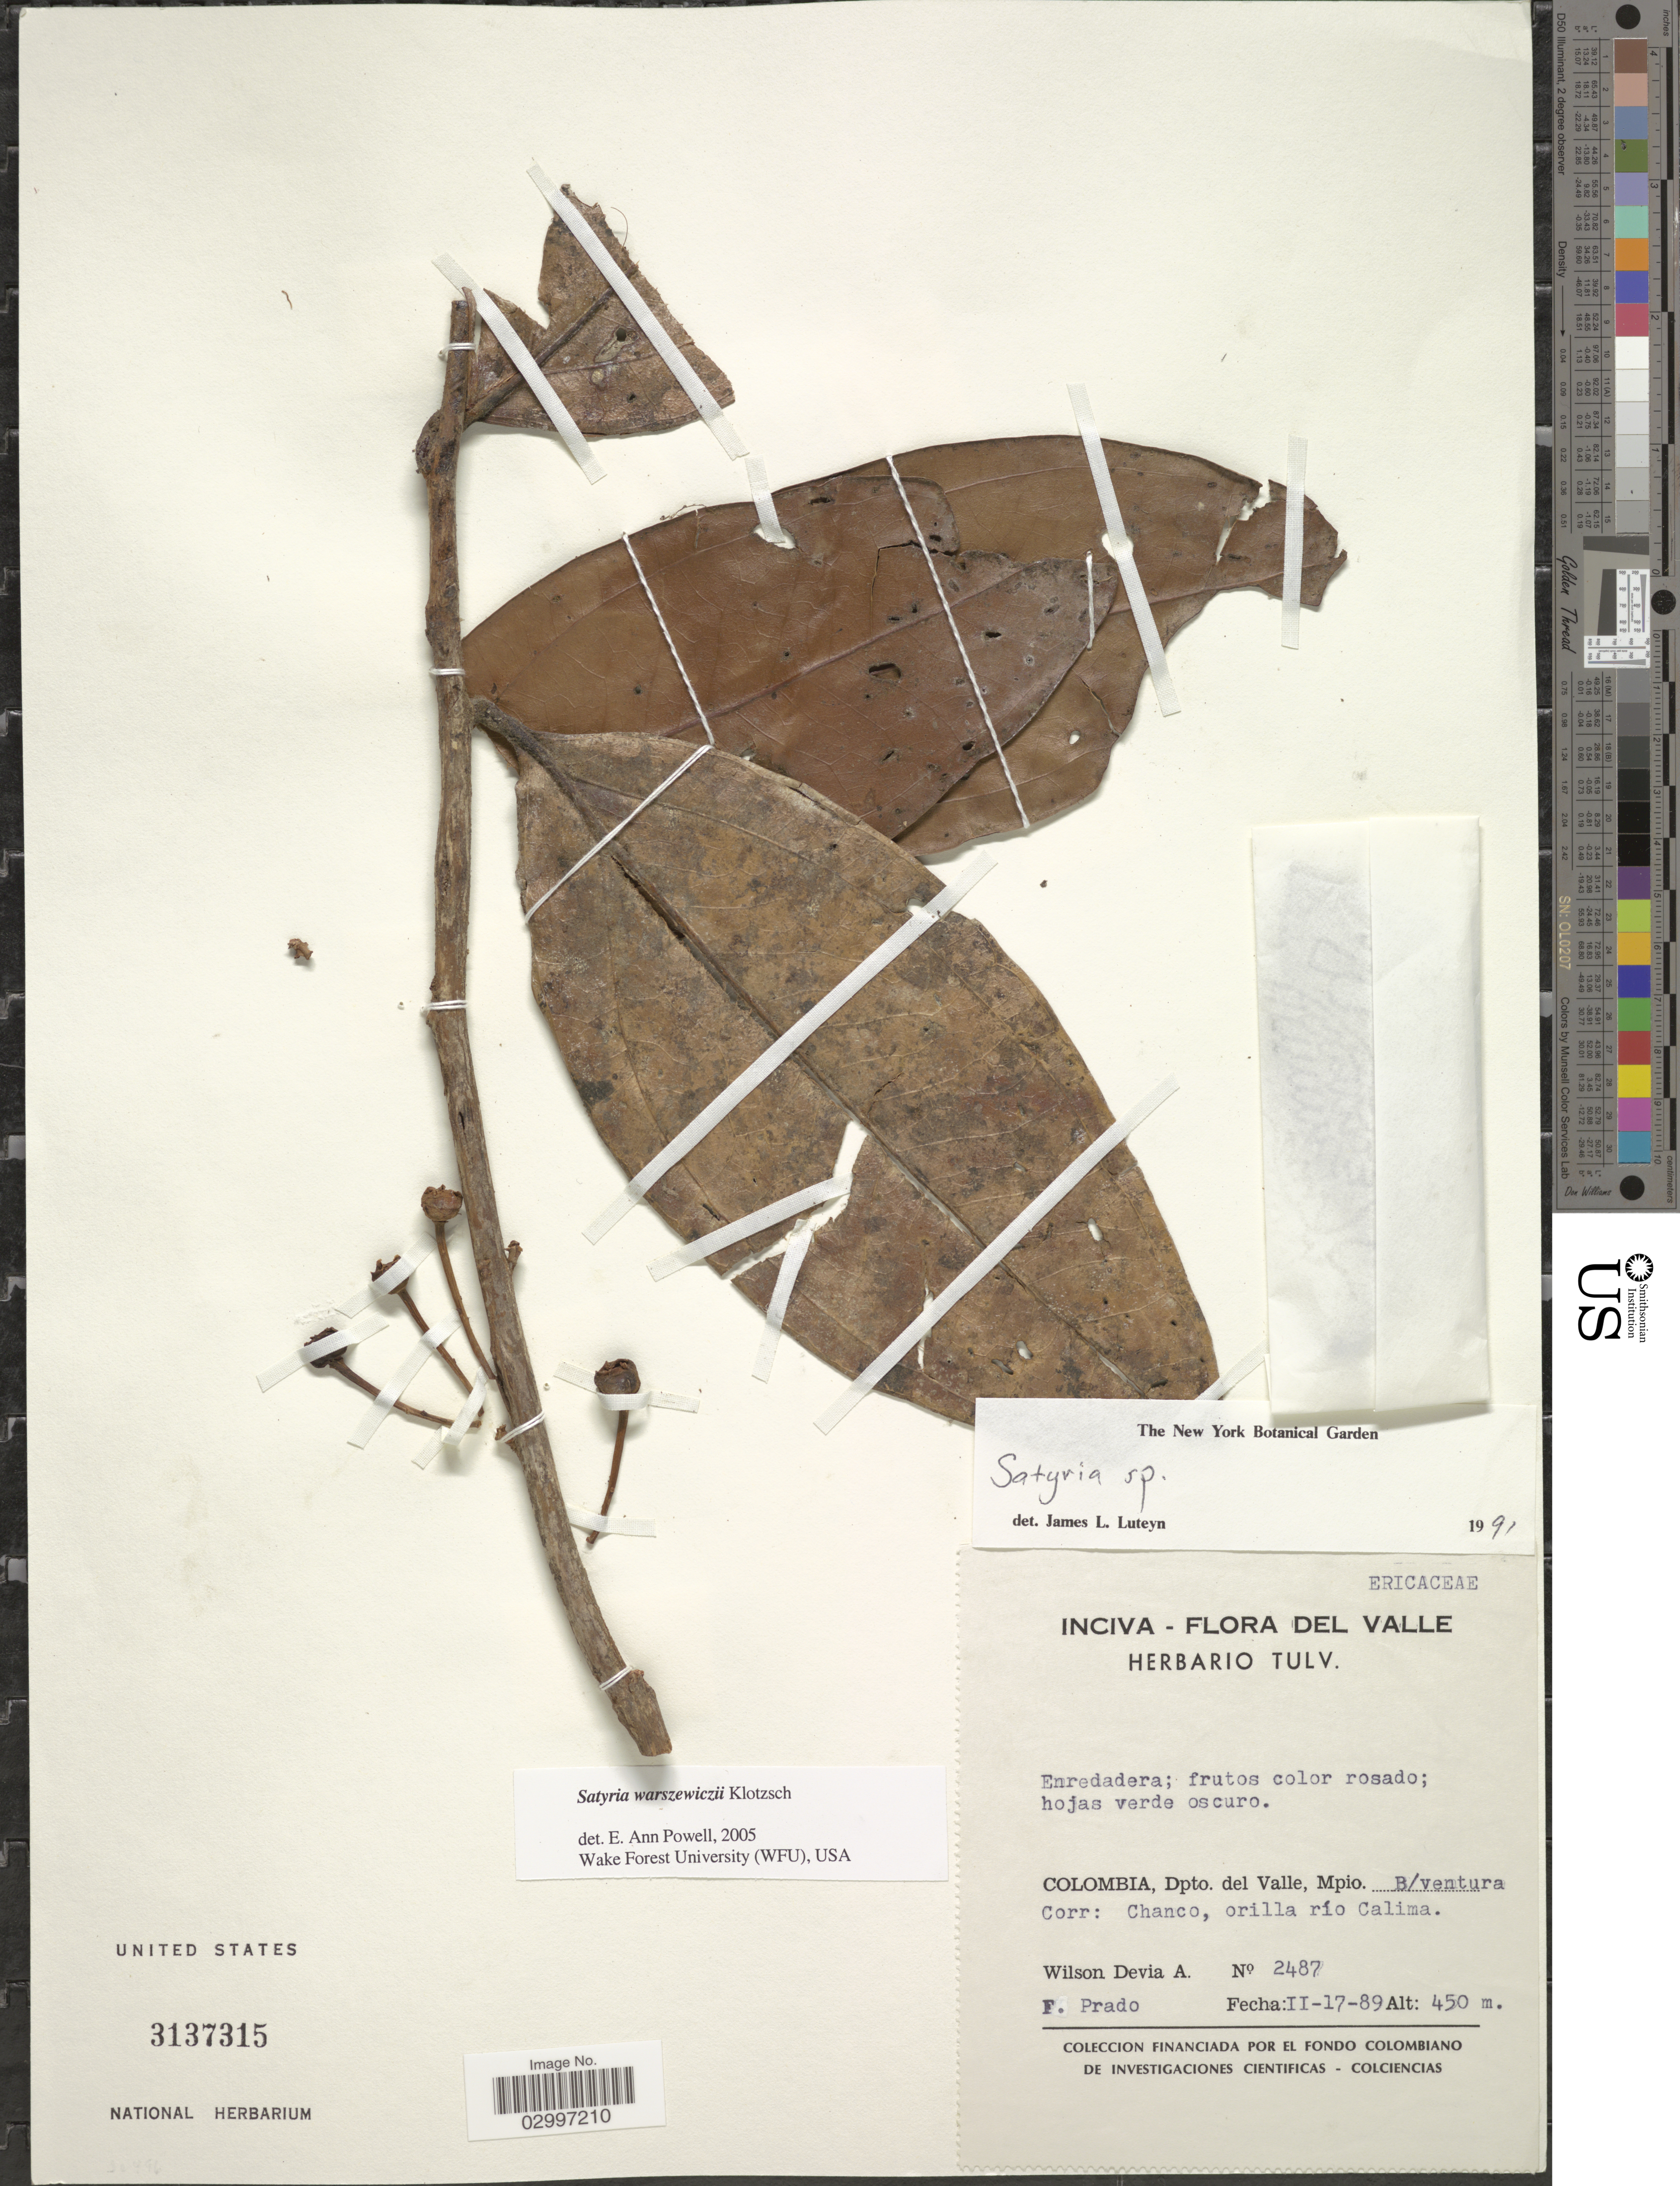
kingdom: Plantae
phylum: Tracheophyta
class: Magnoliopsida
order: Ericales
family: Ericaceae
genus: Satyria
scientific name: Satyria warszewiczii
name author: Klotzsch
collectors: W. Devia A. & F. Prado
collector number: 2487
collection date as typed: Transcribed d/m/y: 17/2/89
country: Colombia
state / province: Valle del Cauca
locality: Dpto. del Valle, Mpio., B/ventura, Corr: Chanco, orilla río Calima.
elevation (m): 450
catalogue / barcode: US 3137315